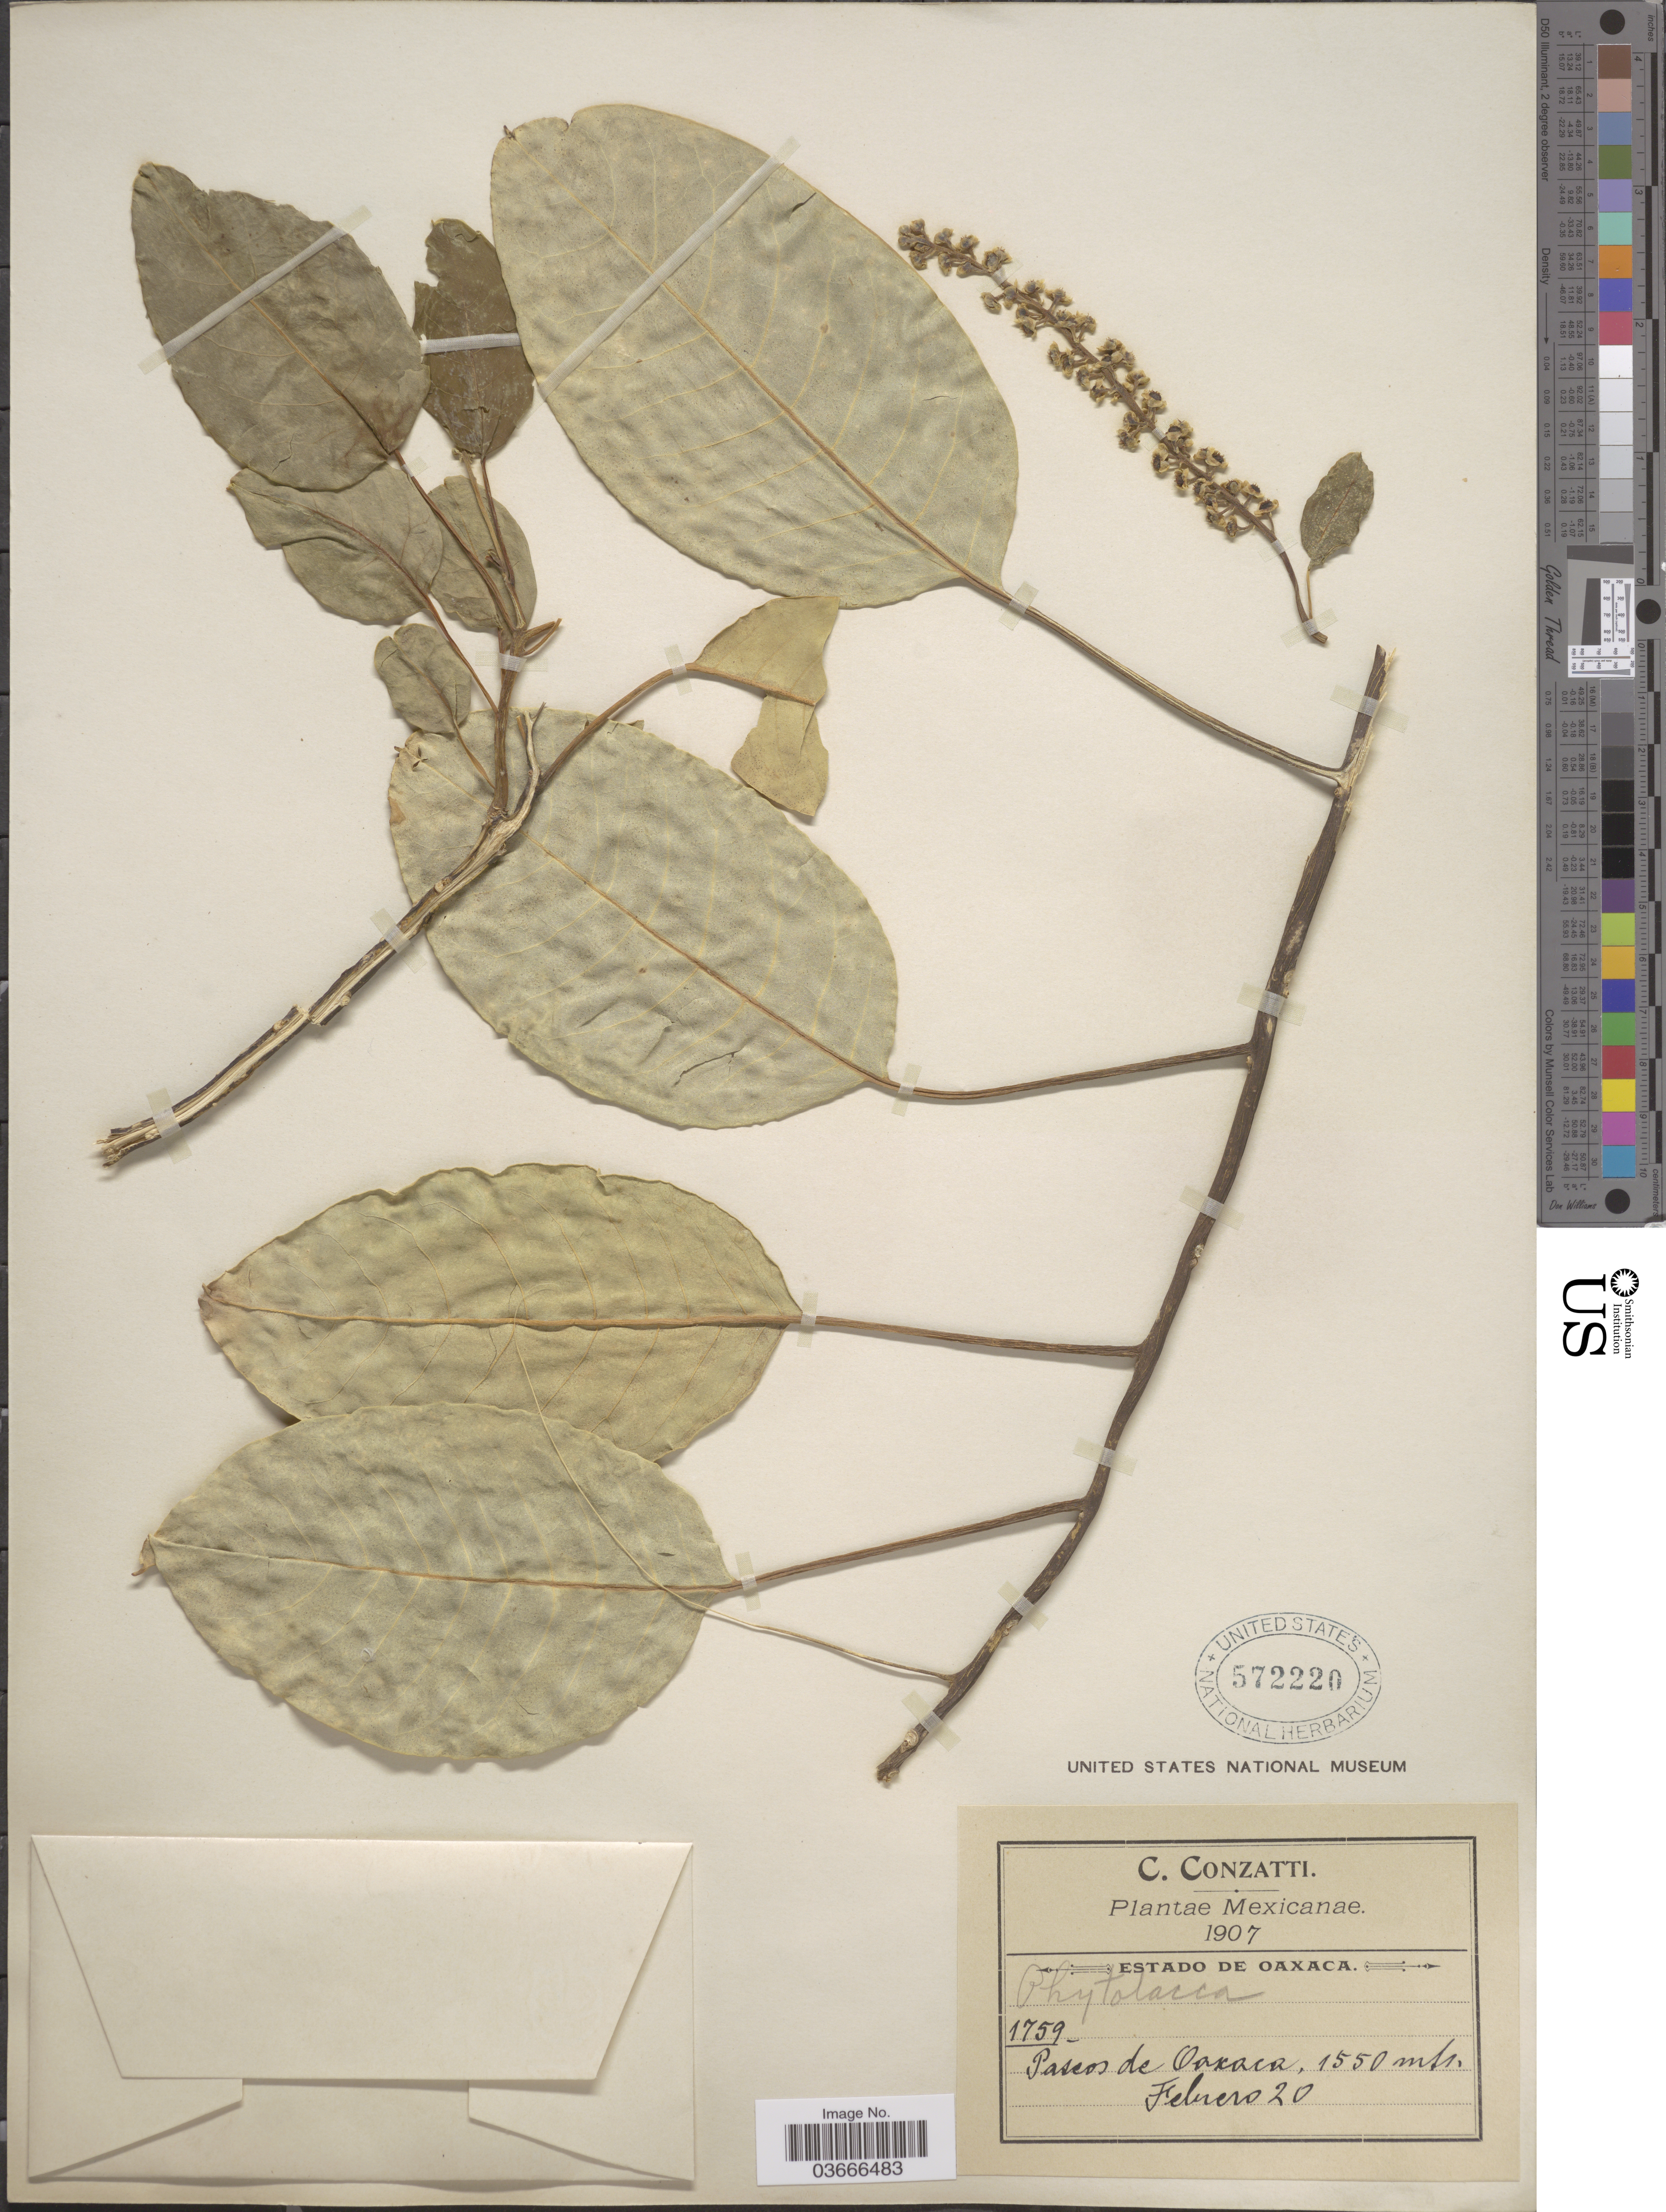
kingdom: Plantae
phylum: Tracheophyta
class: Magnoliopsida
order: Caryophyllales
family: Phytolaccaceae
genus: Phytolacca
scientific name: Phytolacca dioica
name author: L.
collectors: C. Conzatti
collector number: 1759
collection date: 1907-02-20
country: Mexico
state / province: Oaxaca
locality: Paseos de Oaxaca.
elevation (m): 1550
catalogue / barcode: US 572220